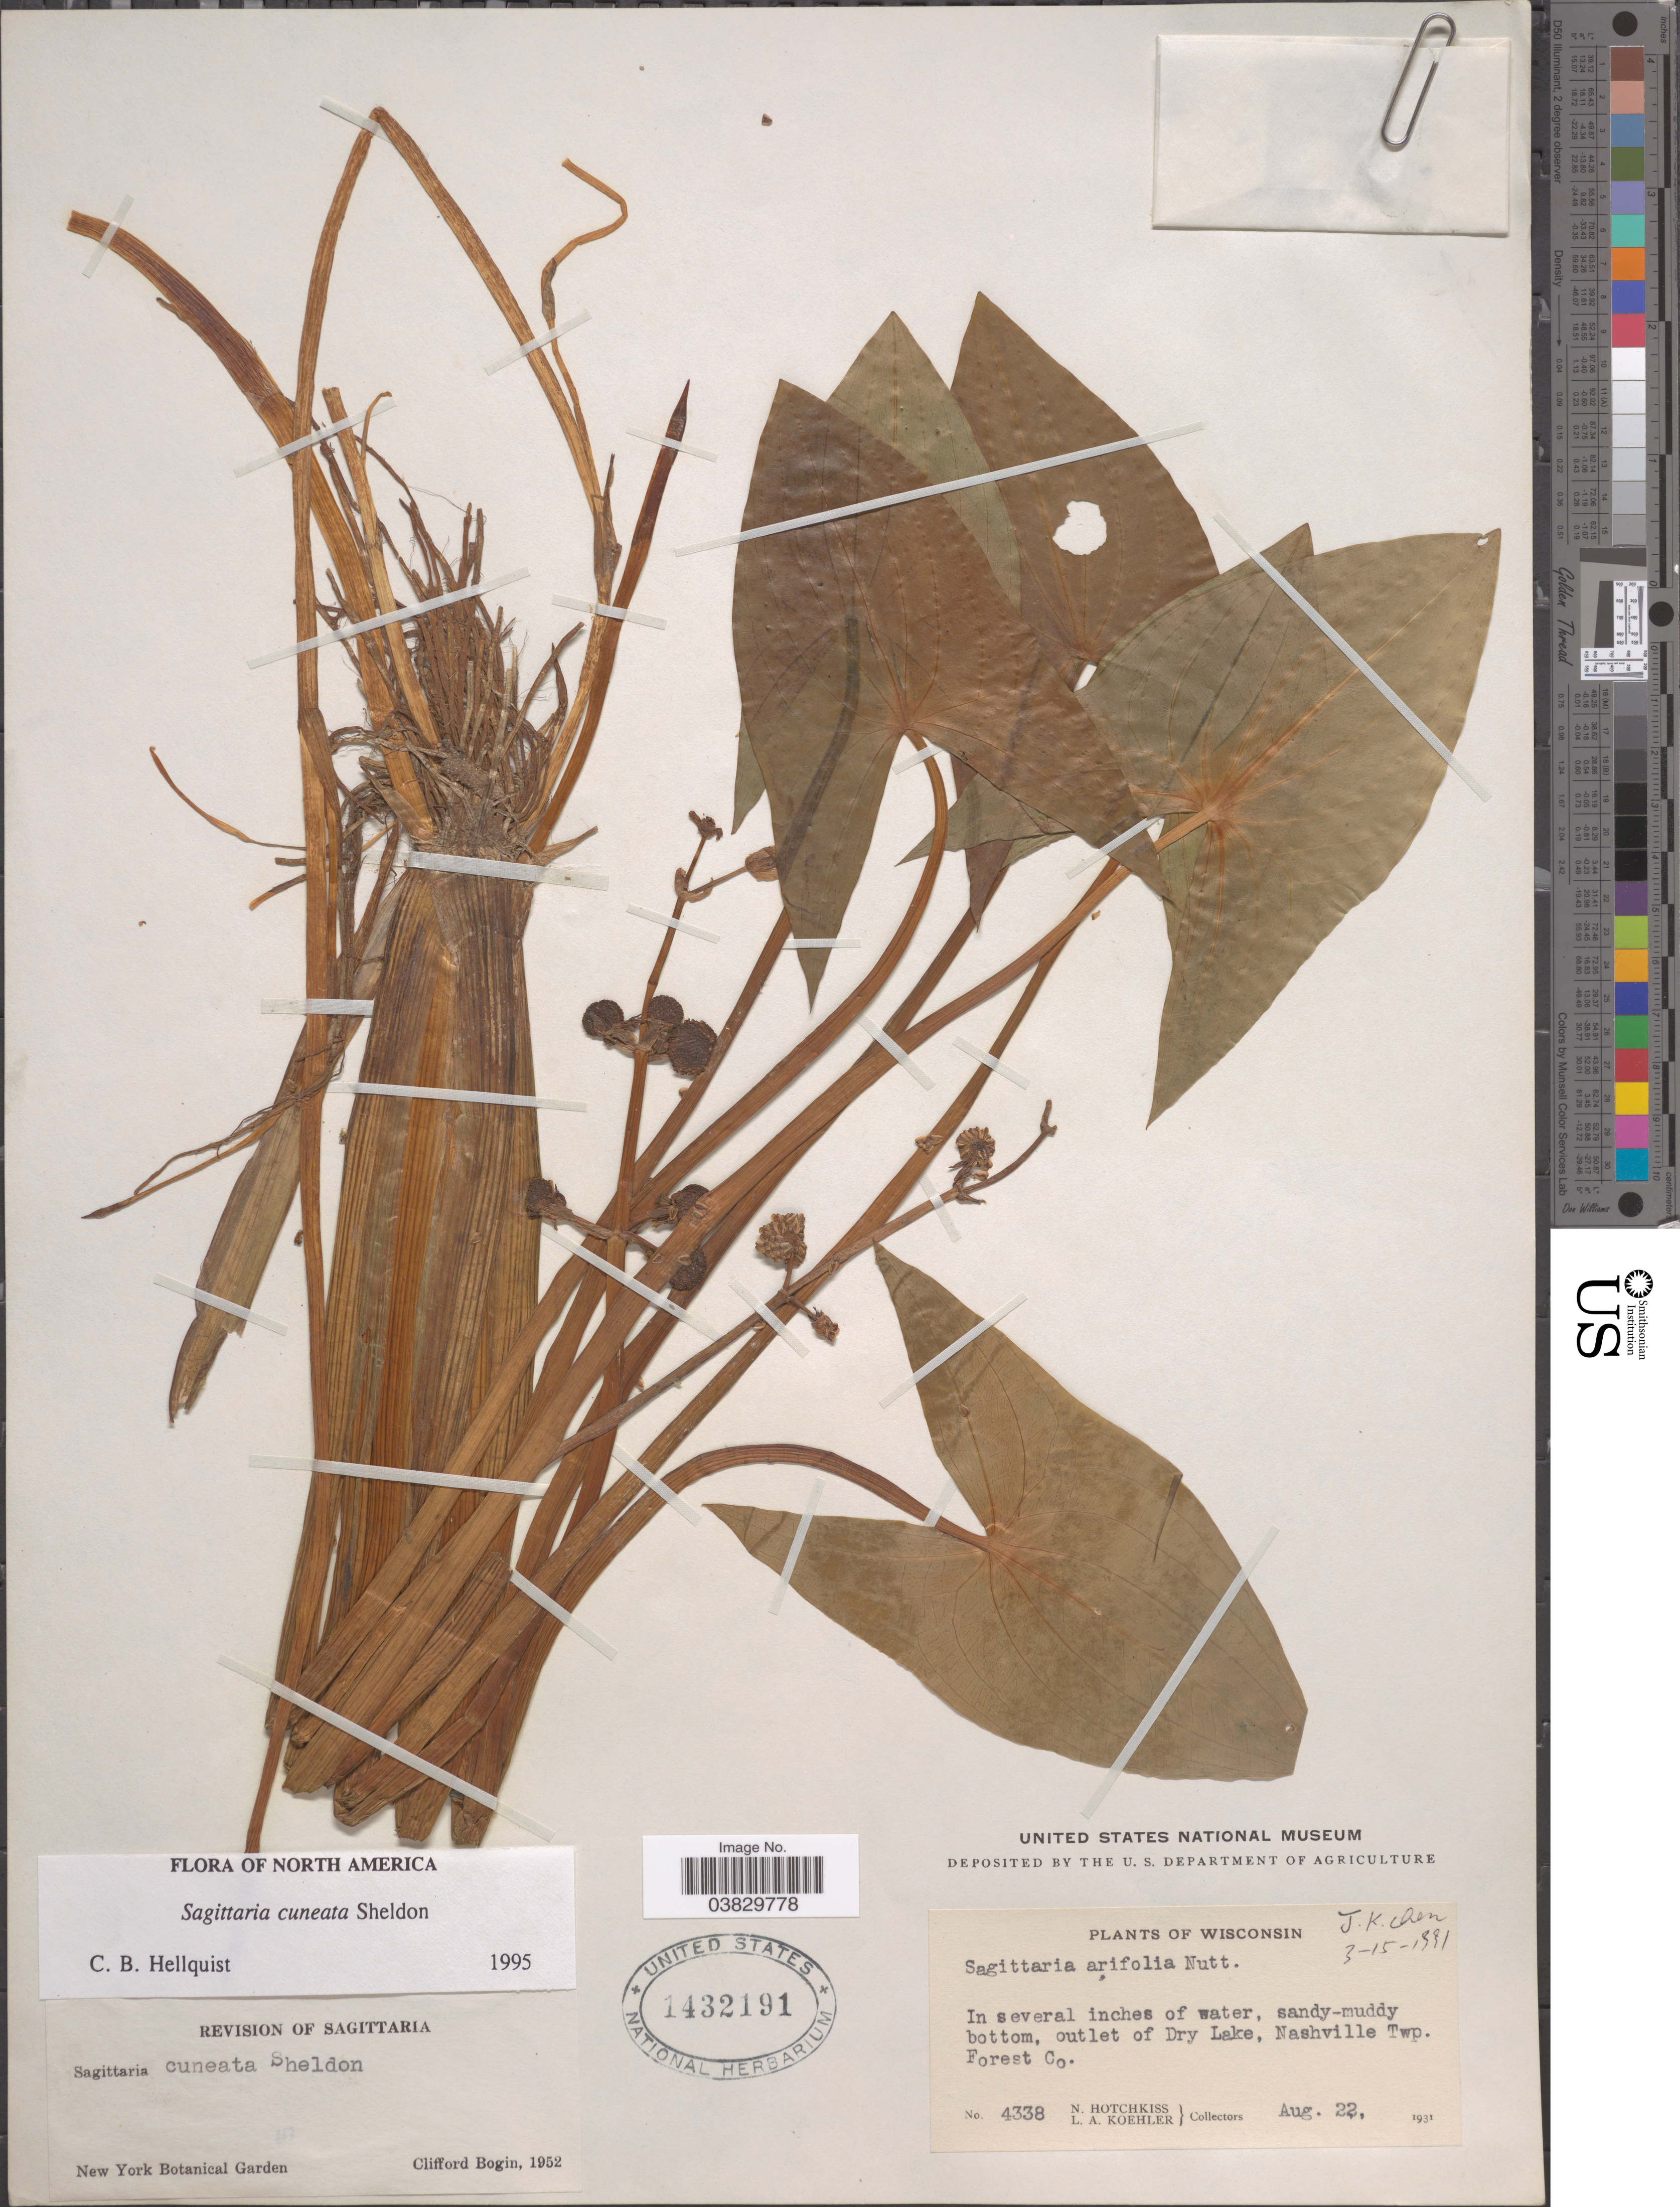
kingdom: Plantae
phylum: Tracheophyta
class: Liliopsida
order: Alismatales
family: Alismataceae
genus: Sagittaria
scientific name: Sagittaria cuneata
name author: E. Sheld.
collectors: N. Hotchkiss & L. Koehler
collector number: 4338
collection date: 1931-08-22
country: United States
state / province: Wisconsin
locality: Outlet of Dry Lake, Nashville Twp. Forest Co.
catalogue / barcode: US 1432191